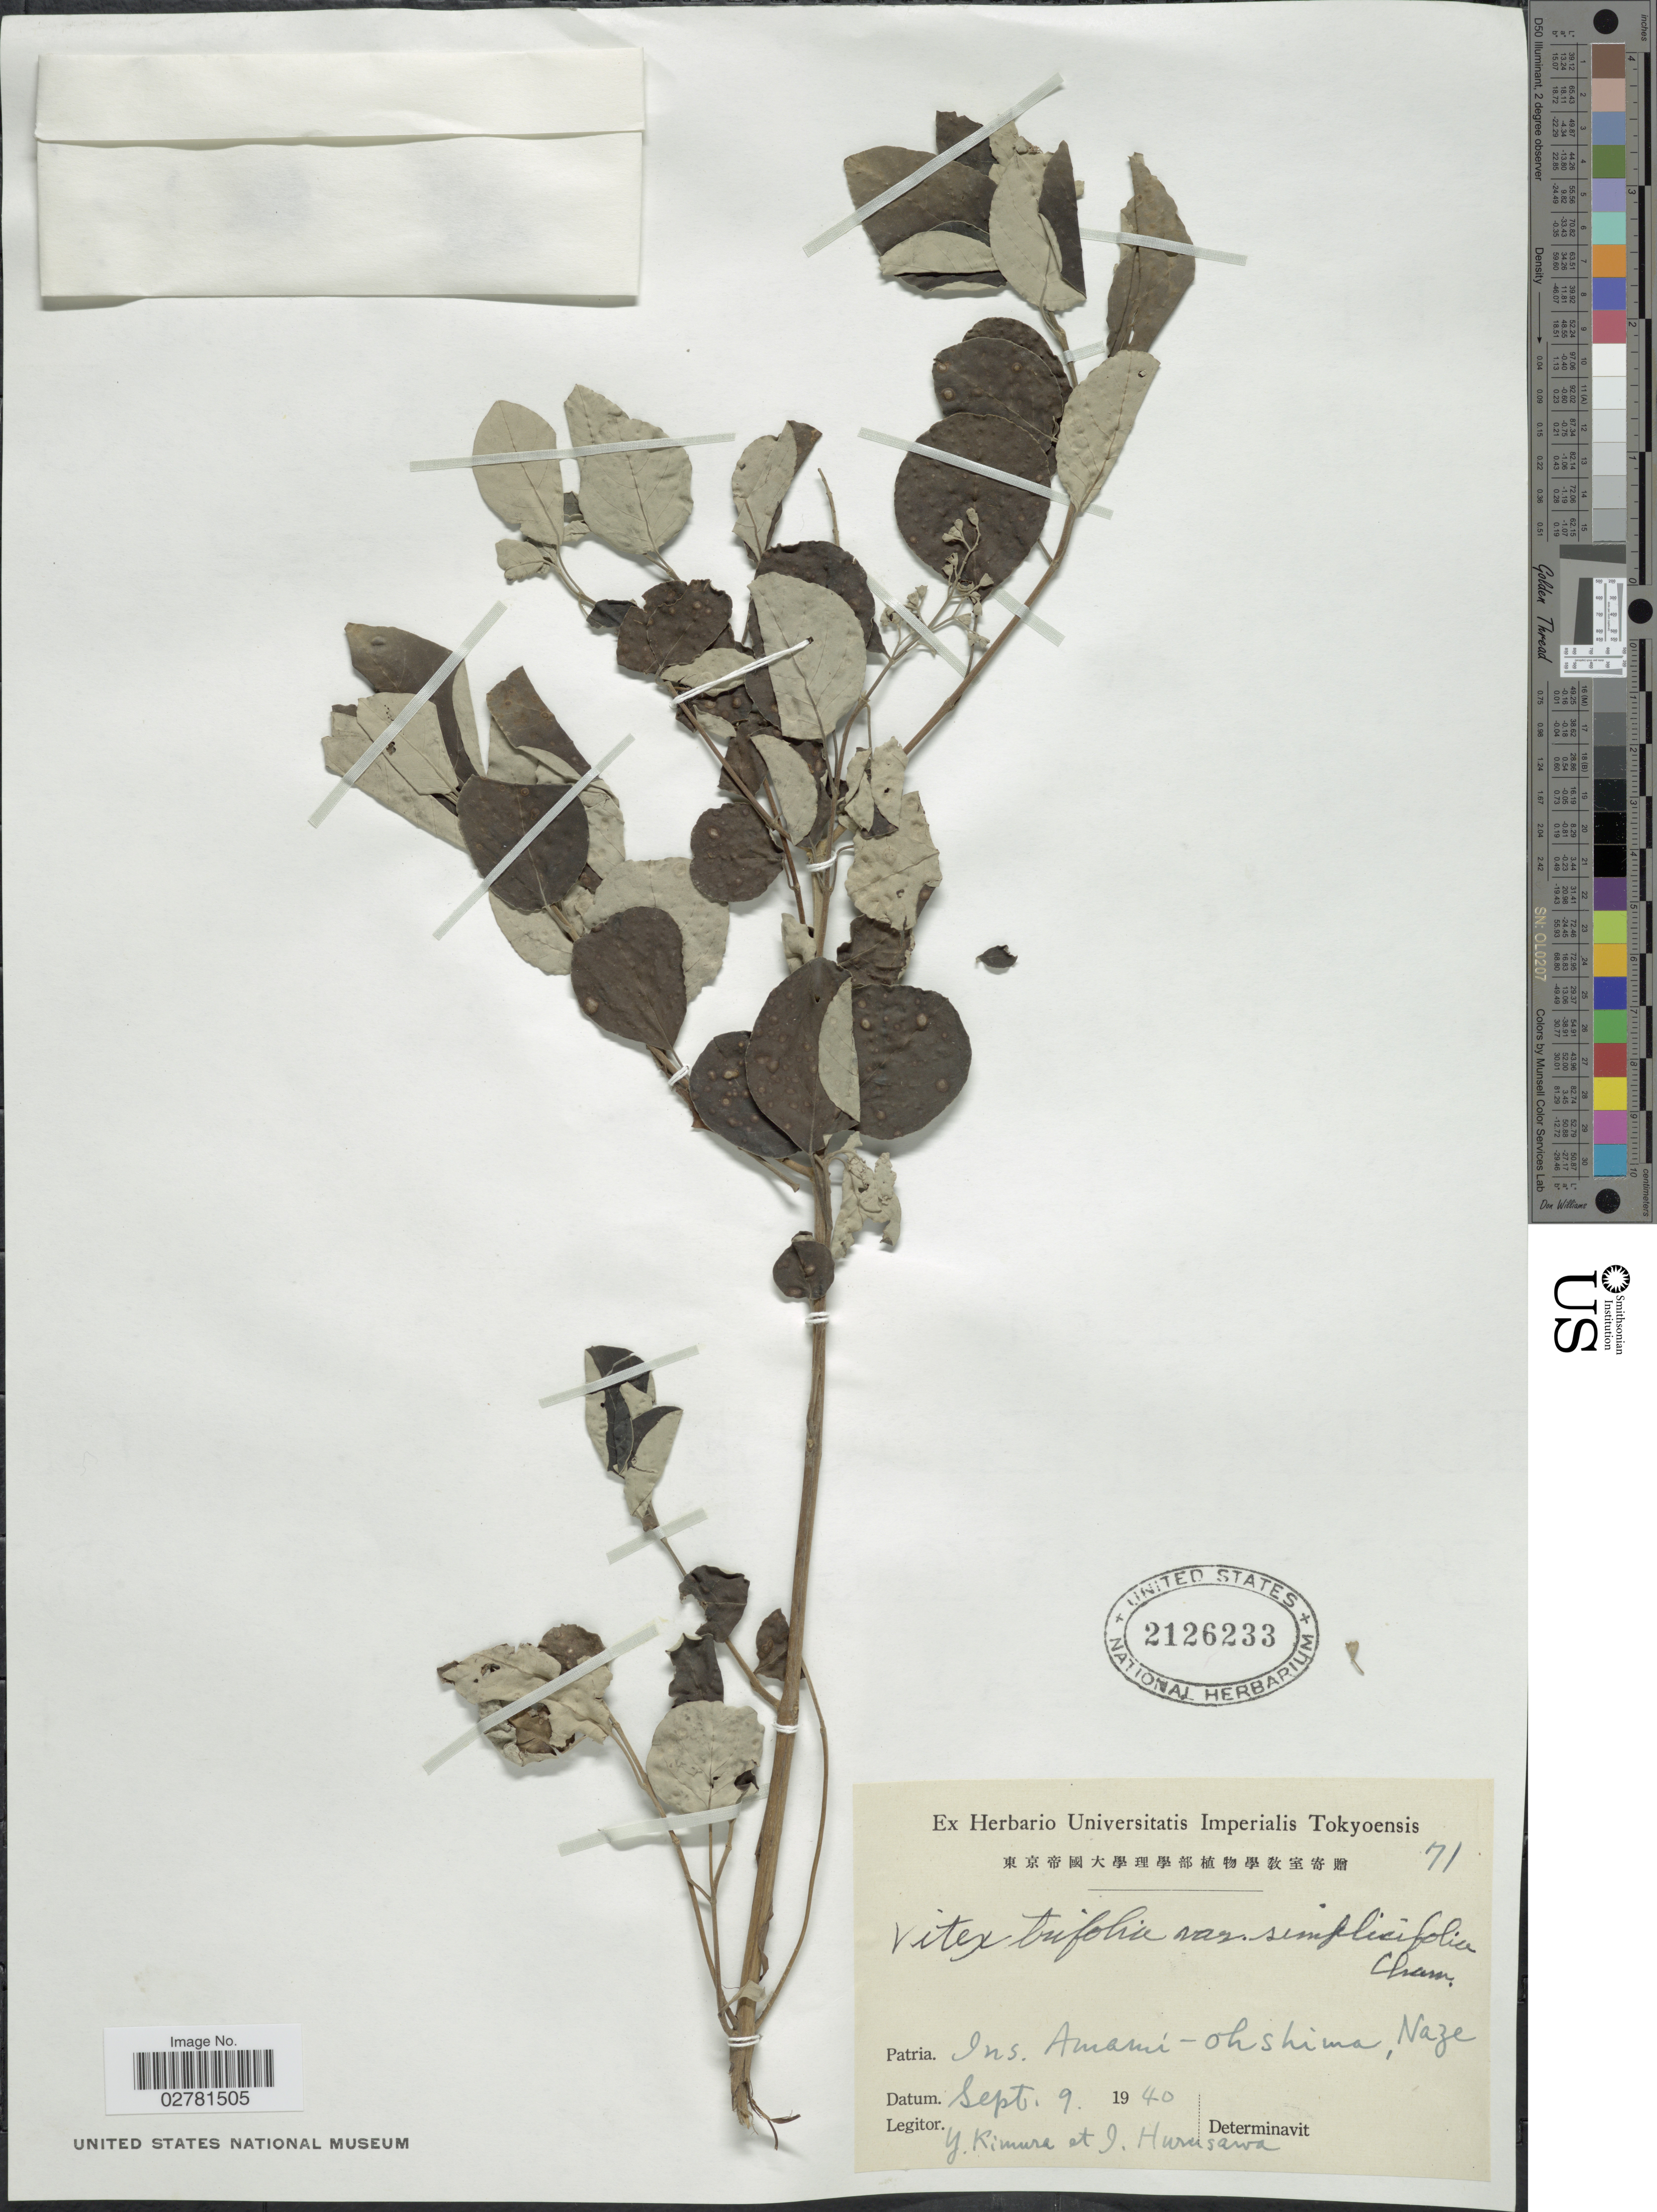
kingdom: Plantae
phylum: Tracheophyta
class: Magnoliopsida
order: Lamiales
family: Lamiaceae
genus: Vitex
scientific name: Vitex trifoliata var. simplicifolia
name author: Cham.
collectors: Y. Kimura & I. Hurusawa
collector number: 71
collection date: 1940-09-09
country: Japan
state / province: Okinawa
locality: Ins. Amami-Ohshima, Naze.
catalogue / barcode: US 2126233